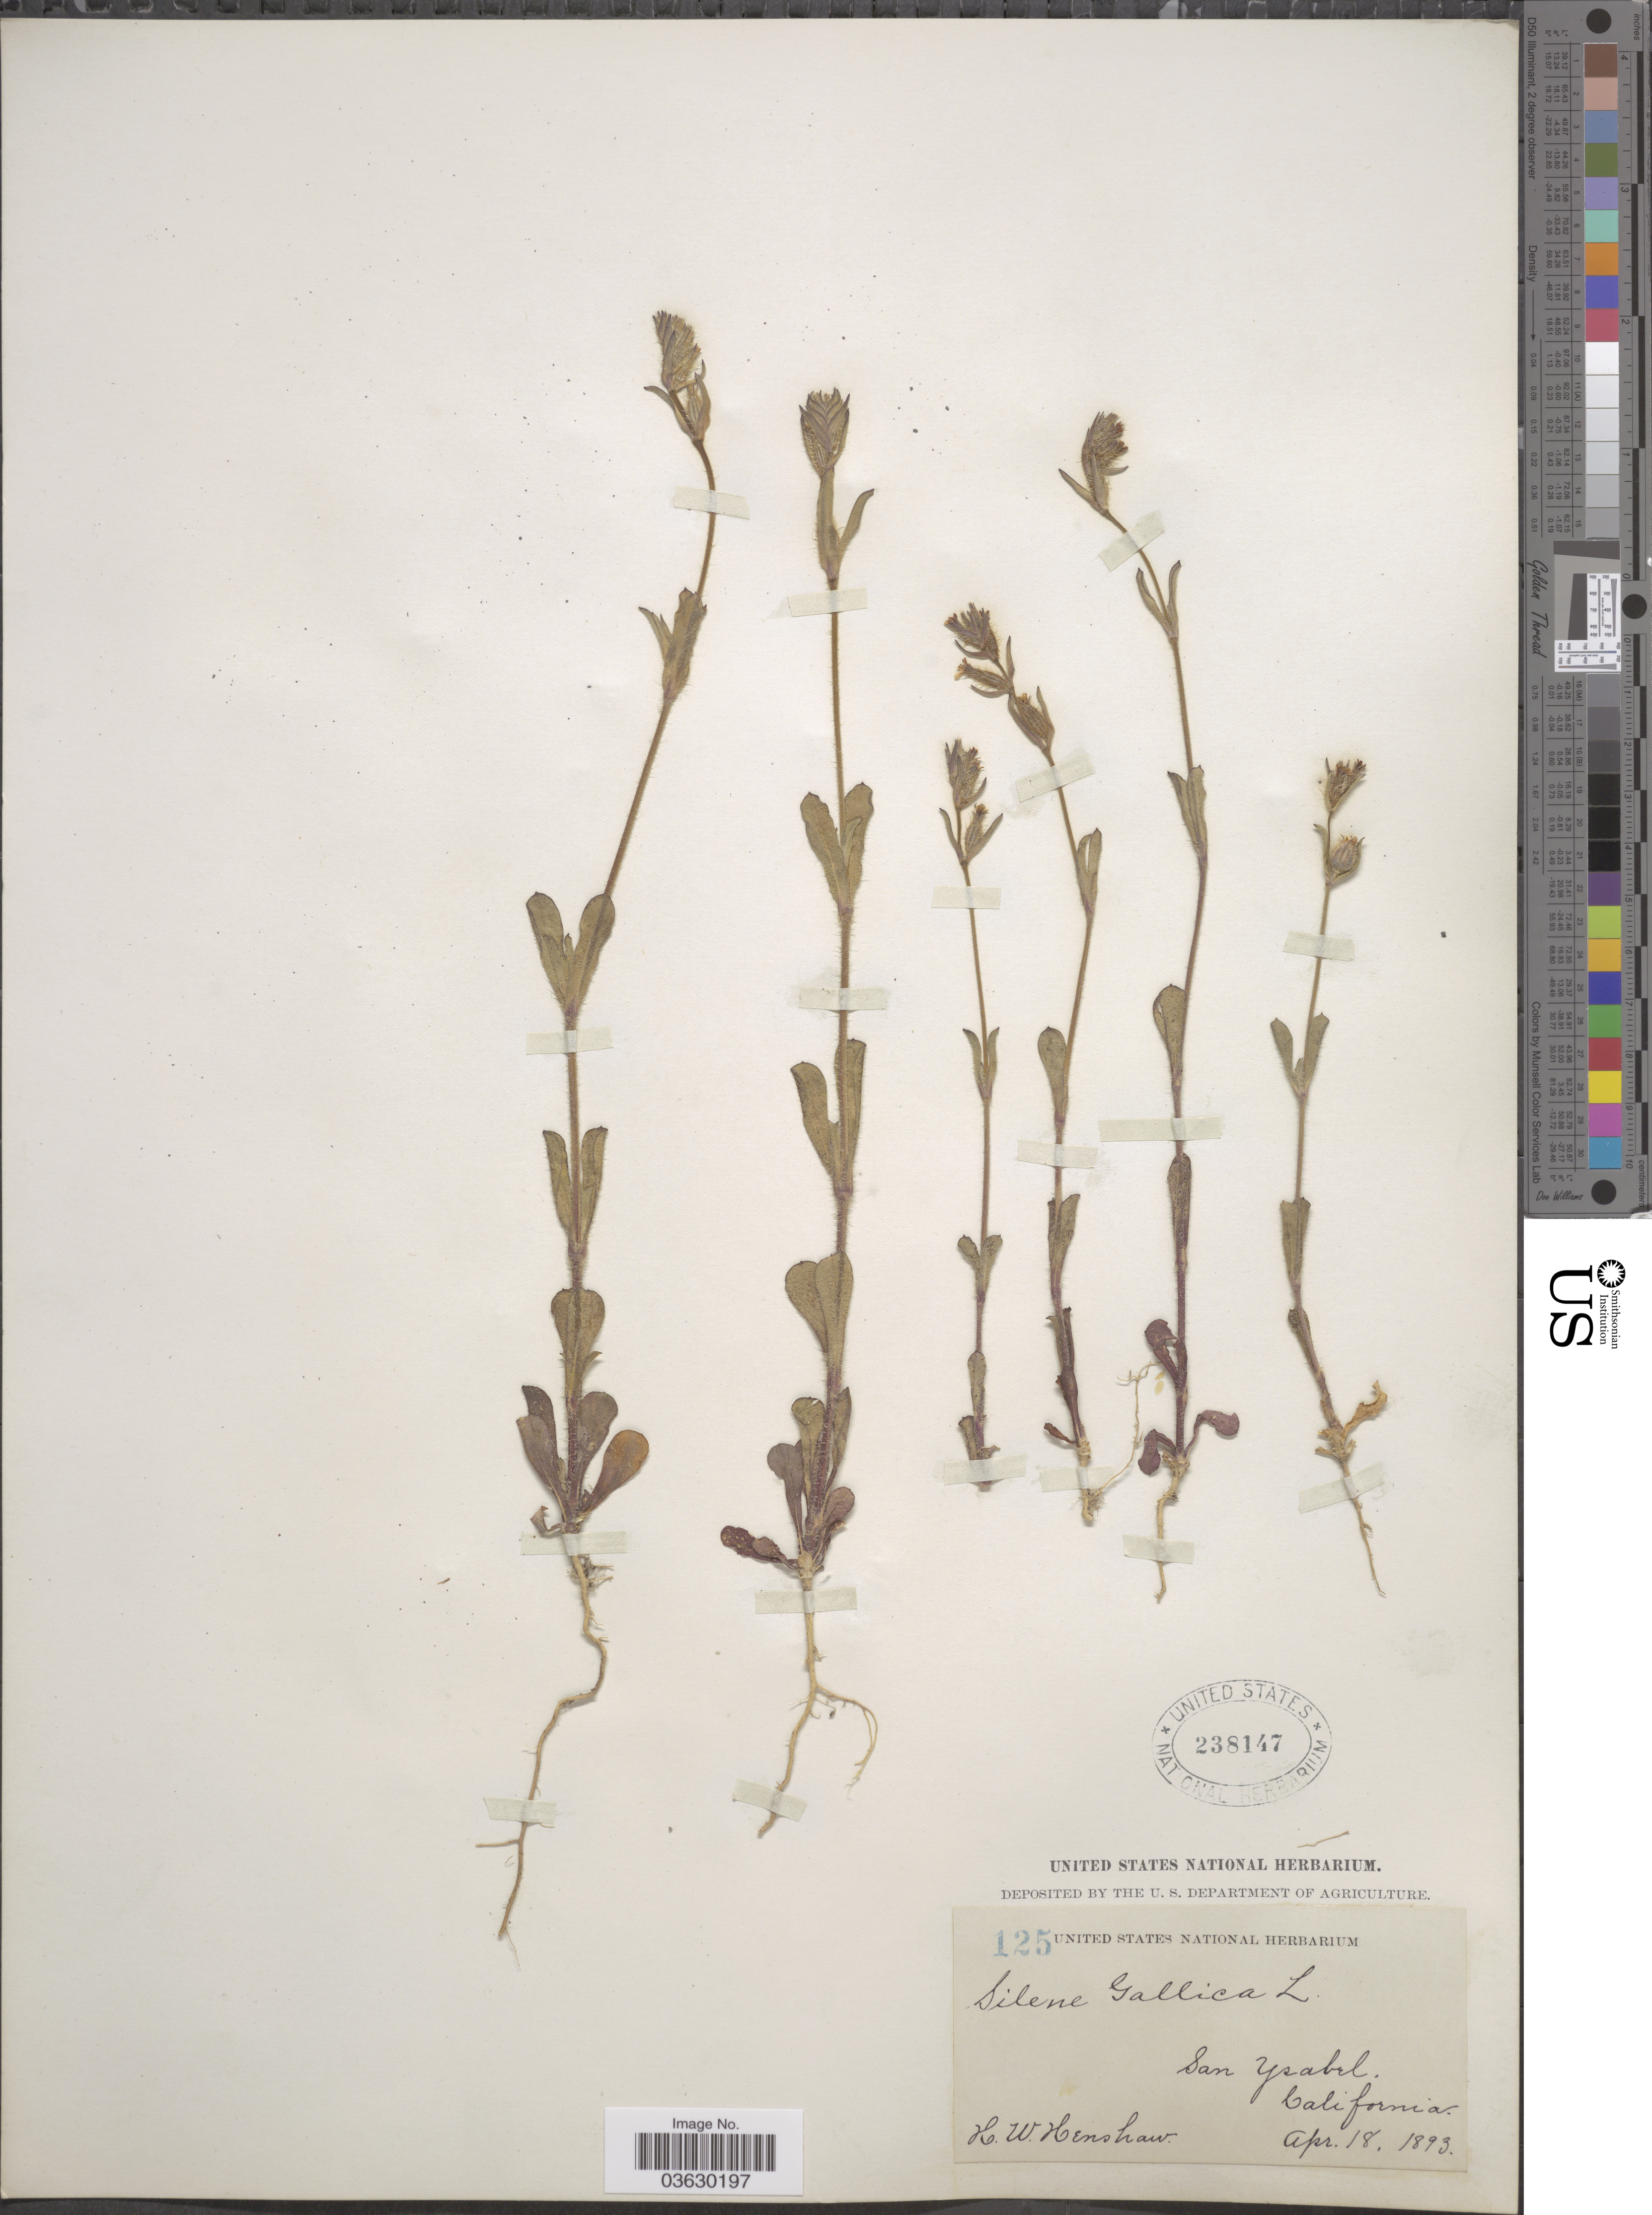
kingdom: Plantae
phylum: Tracheophyta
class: Magnoliopsida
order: Caryophyllales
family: Caryophyllaceae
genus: Silene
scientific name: Silene gallica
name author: L.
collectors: H. Henshaw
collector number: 125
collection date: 1893-04-18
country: United States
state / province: California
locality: San Ysabel.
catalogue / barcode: US 238147